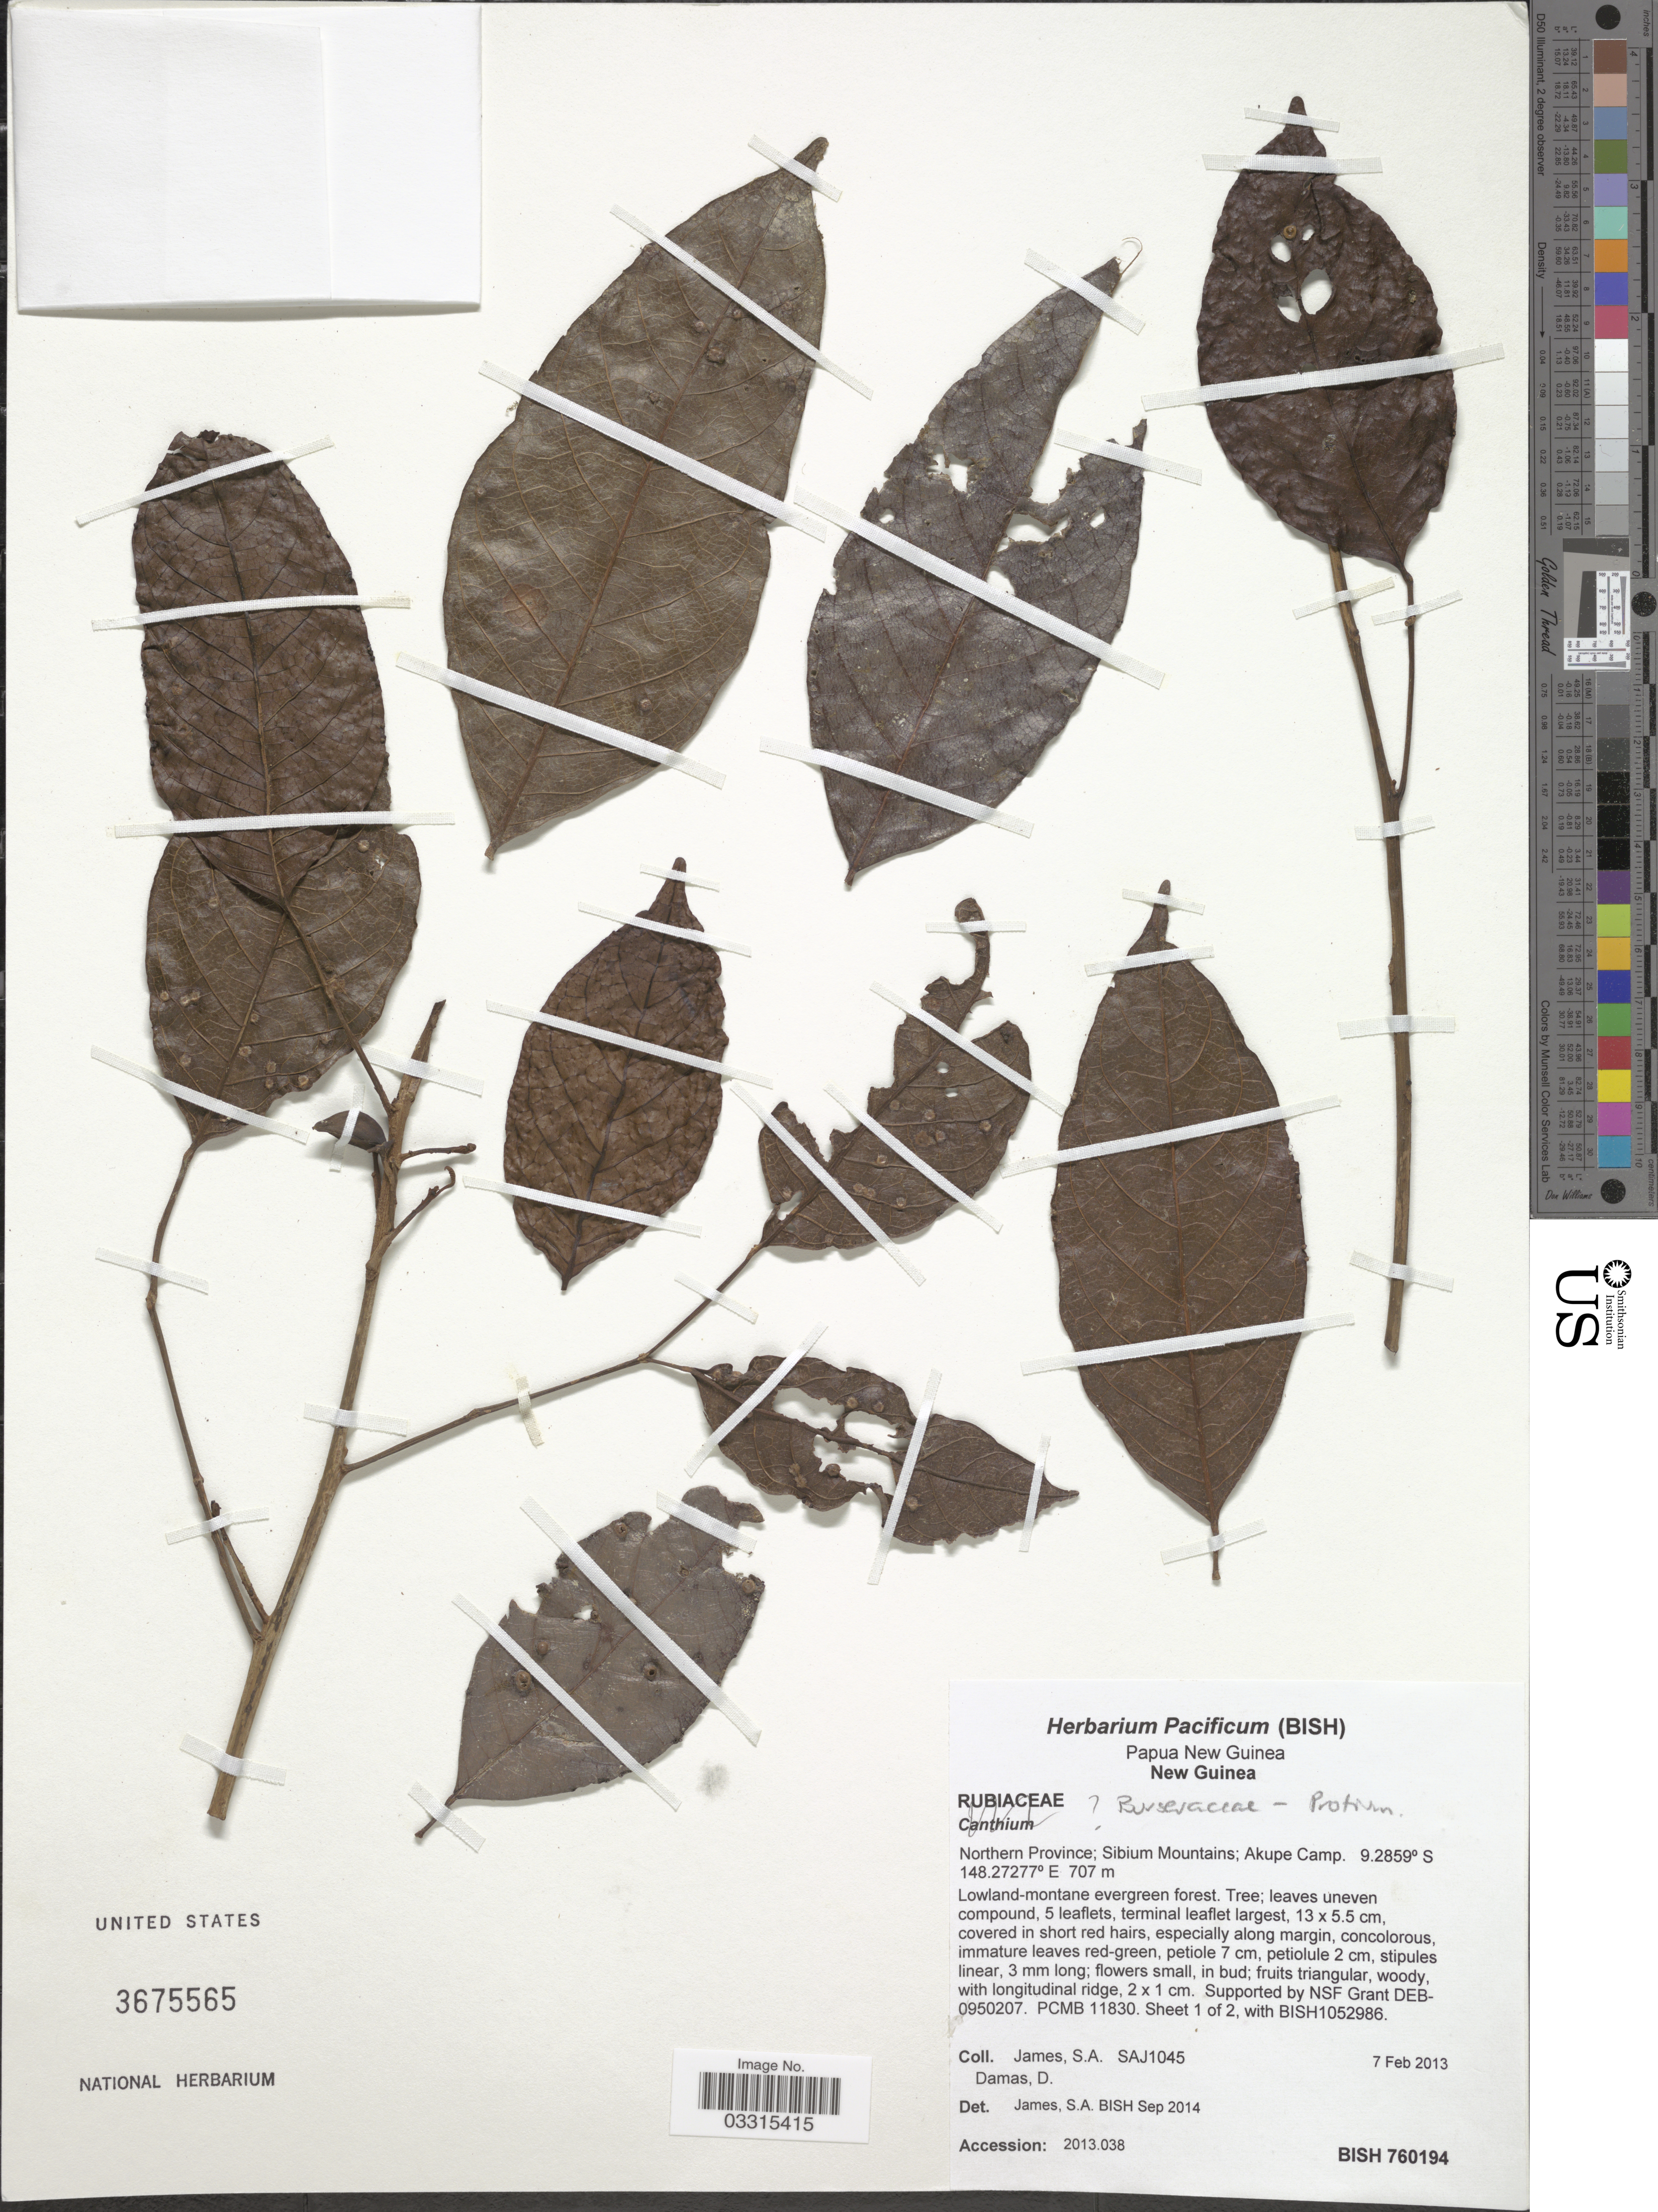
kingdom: Plantae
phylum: Tracheophyta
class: Magnoliopsida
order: Sapindales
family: Burseraceae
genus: Protium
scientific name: Protium sp.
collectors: S. James & D. Damas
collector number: SAJ1045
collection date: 2013-02-07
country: Papua New Guinea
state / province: Northern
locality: New Guinea. Sibium Mountains; Akupe Camp.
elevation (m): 707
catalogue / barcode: US 3675565